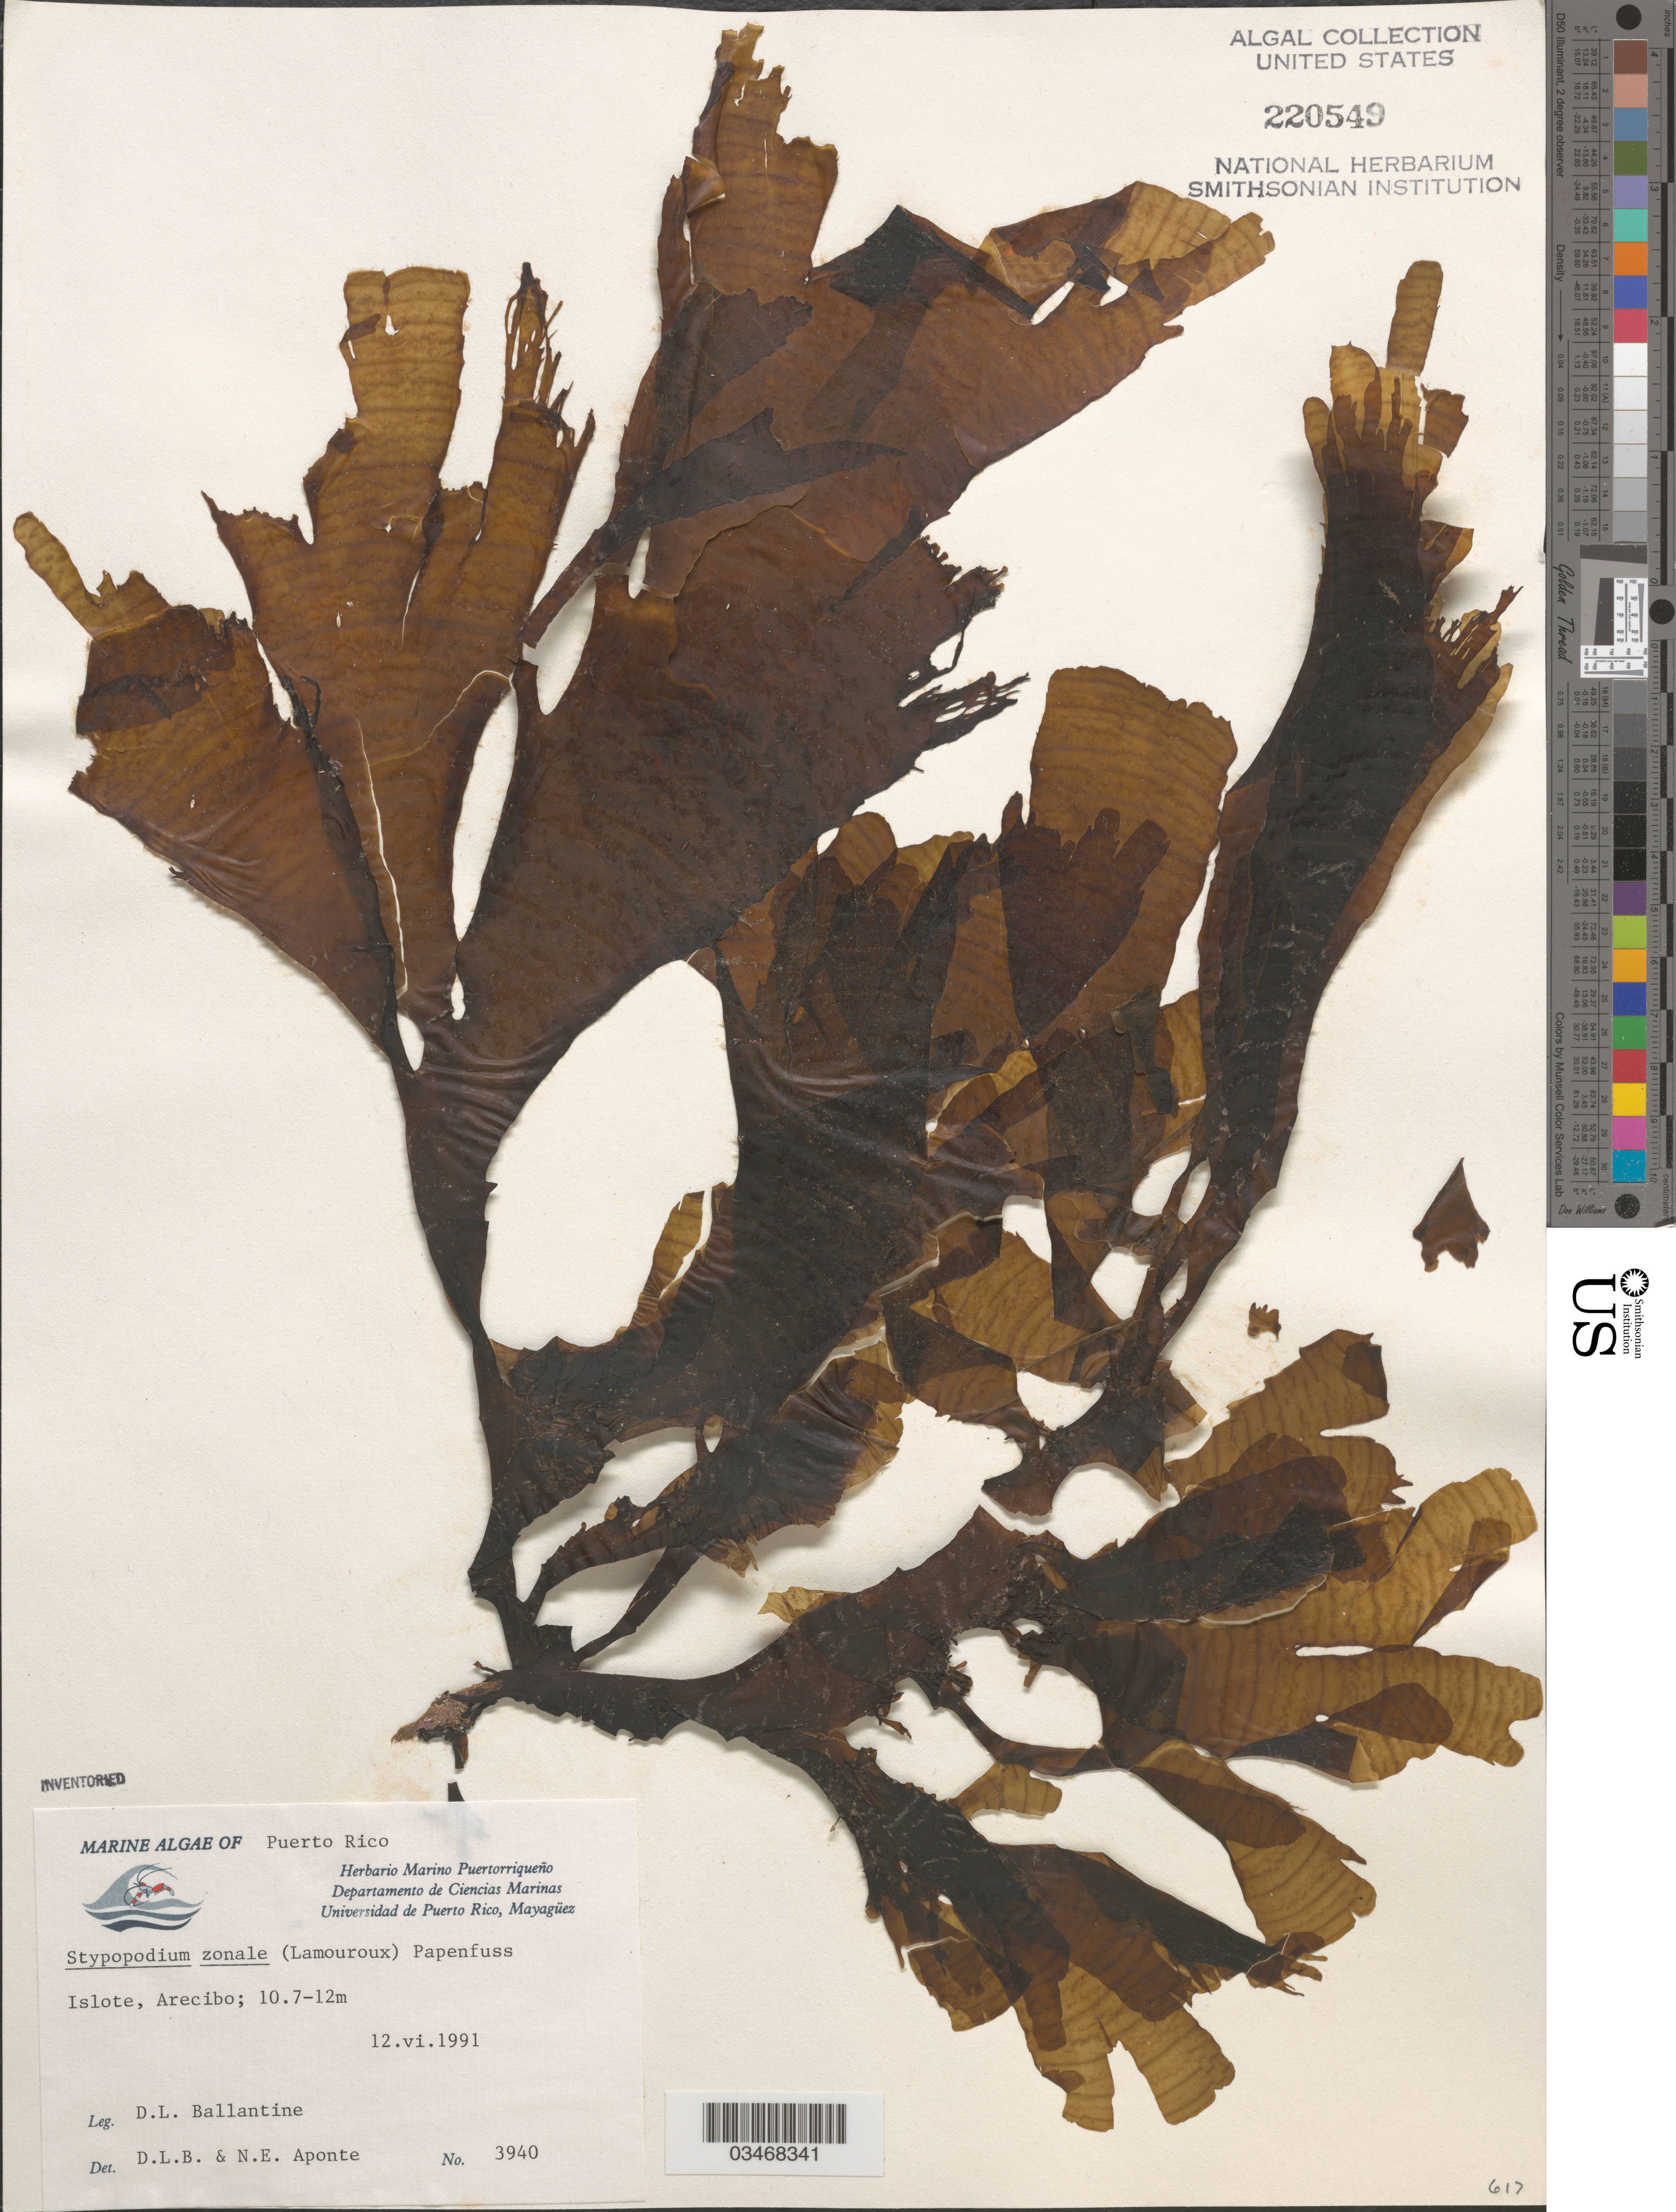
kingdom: Chromista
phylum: Ochrophyta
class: Phaeophyceae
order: Dictyotales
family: Dictyotaceae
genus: Stypopodium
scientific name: Stypopodium zonale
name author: (J.V.Lamouroux) Papenf.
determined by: Ballantine, D. L.; Aponte, N. E.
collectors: D.L. Ballantine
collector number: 3940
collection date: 1991-06-12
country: Puerto Rico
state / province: Arecibo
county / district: Islote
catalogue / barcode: US 220549